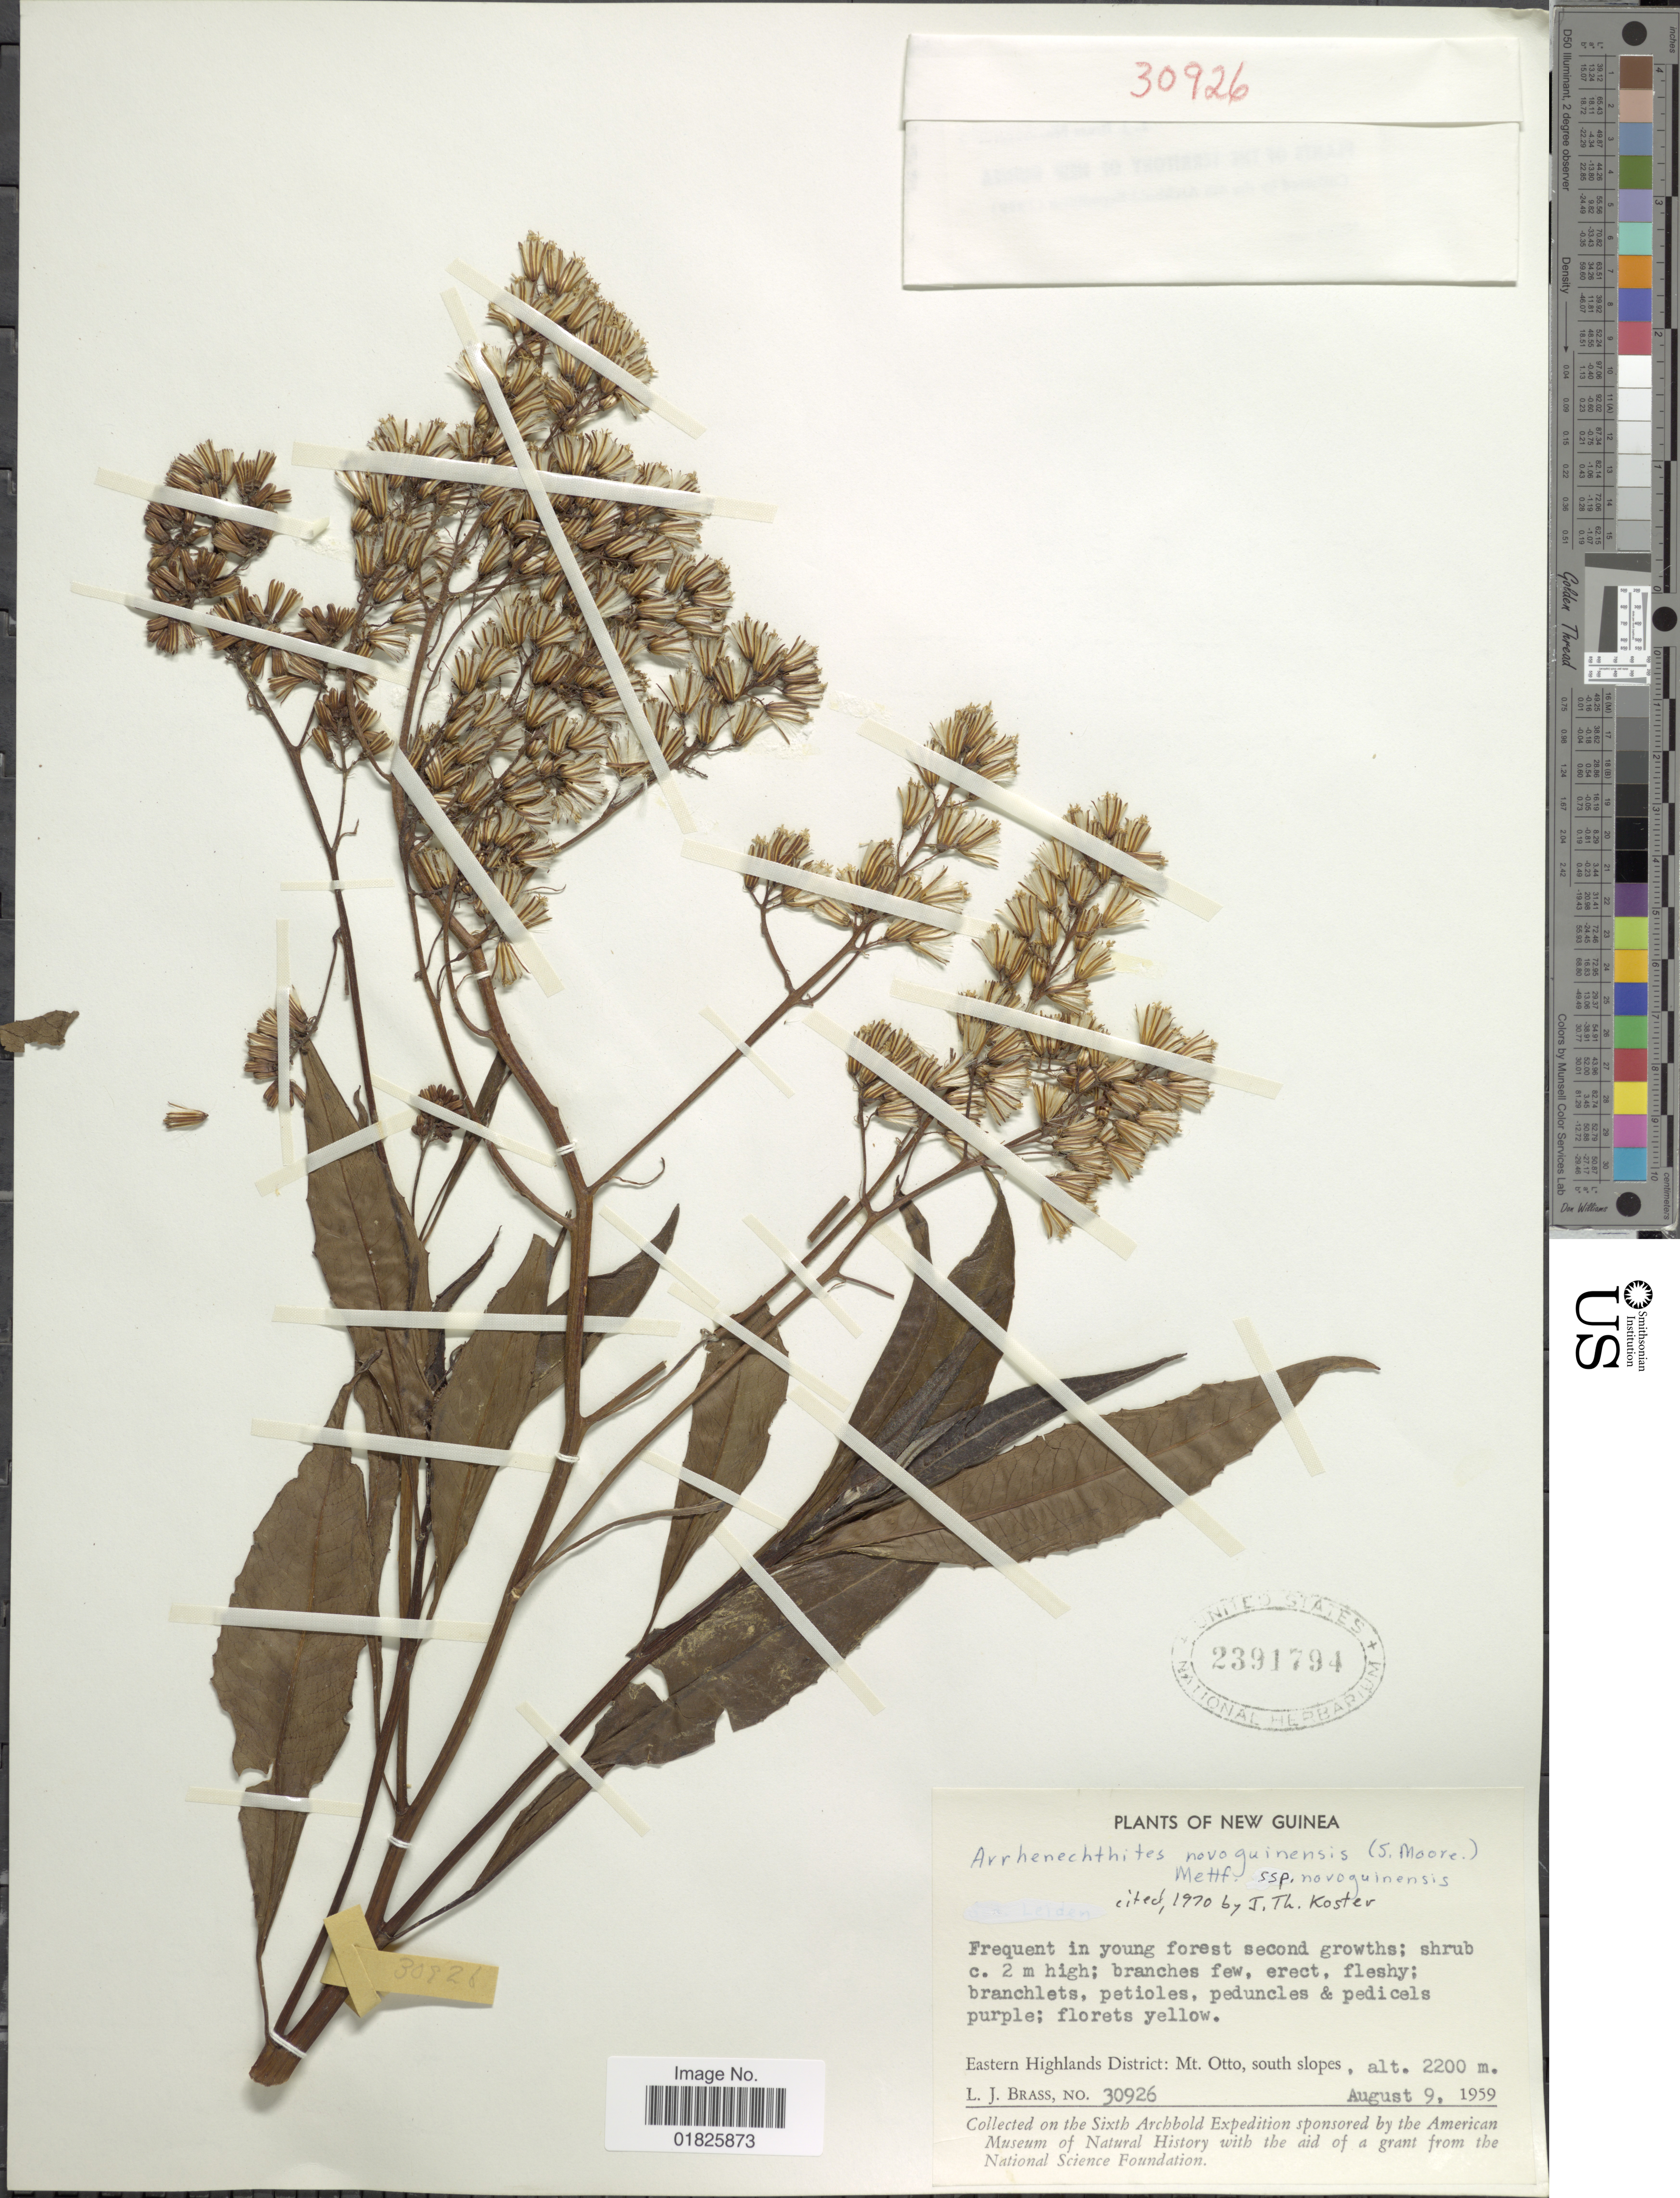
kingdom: Plantae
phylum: Tracheophyta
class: Magnoliopsida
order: Asterales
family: Asteraceae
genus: Arrhenechthites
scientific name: Arrhenechthites novoguineensis subsp. novoguineensis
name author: (S. Moore) Mattf.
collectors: L. J. Brass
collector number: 30926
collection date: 1959-08-09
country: Papua New Guinea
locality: New Guinea, Eastern Highlands District, Mt. Otto, south slopes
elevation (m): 2200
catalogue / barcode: US 2391794